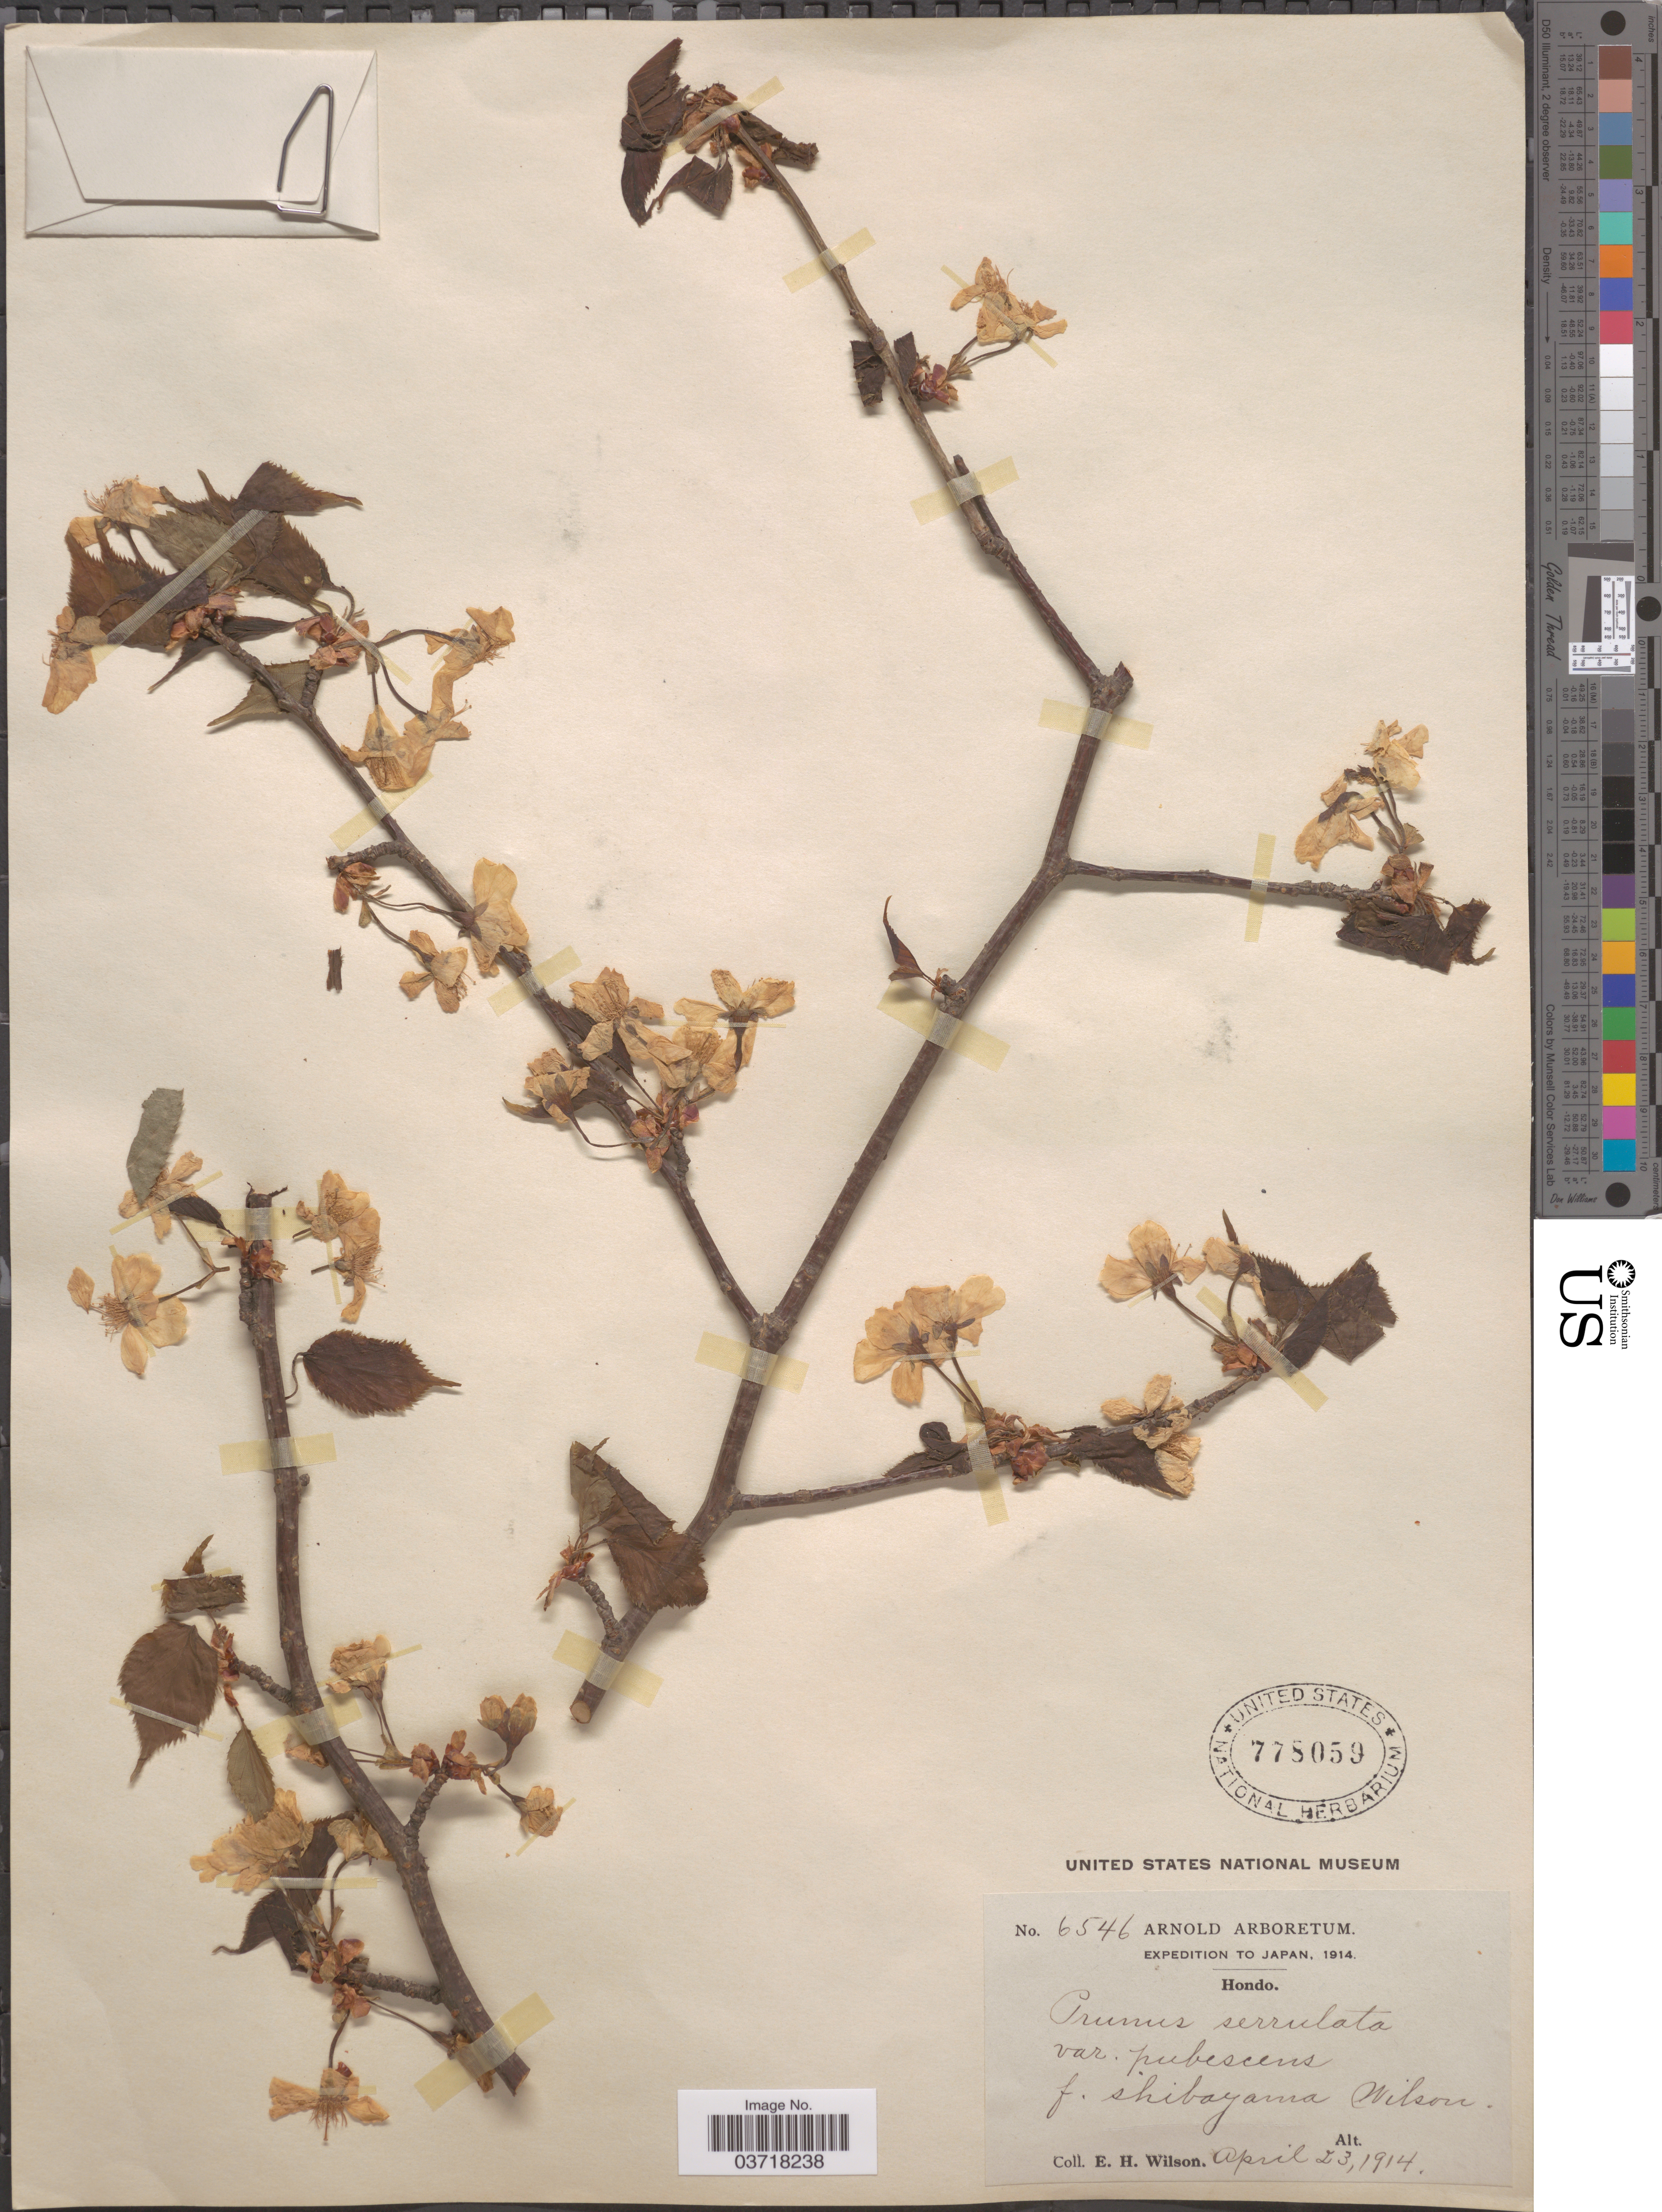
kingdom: Plantae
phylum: Tracheophyta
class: Magnoliopsida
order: Rosales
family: Rosaceae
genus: Prunus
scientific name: Prunus serrulata var. pubescens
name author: (Makino) Nakai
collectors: E. Wilson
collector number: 6546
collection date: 1914-04-23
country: Japan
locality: Hondo.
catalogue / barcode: US 778059